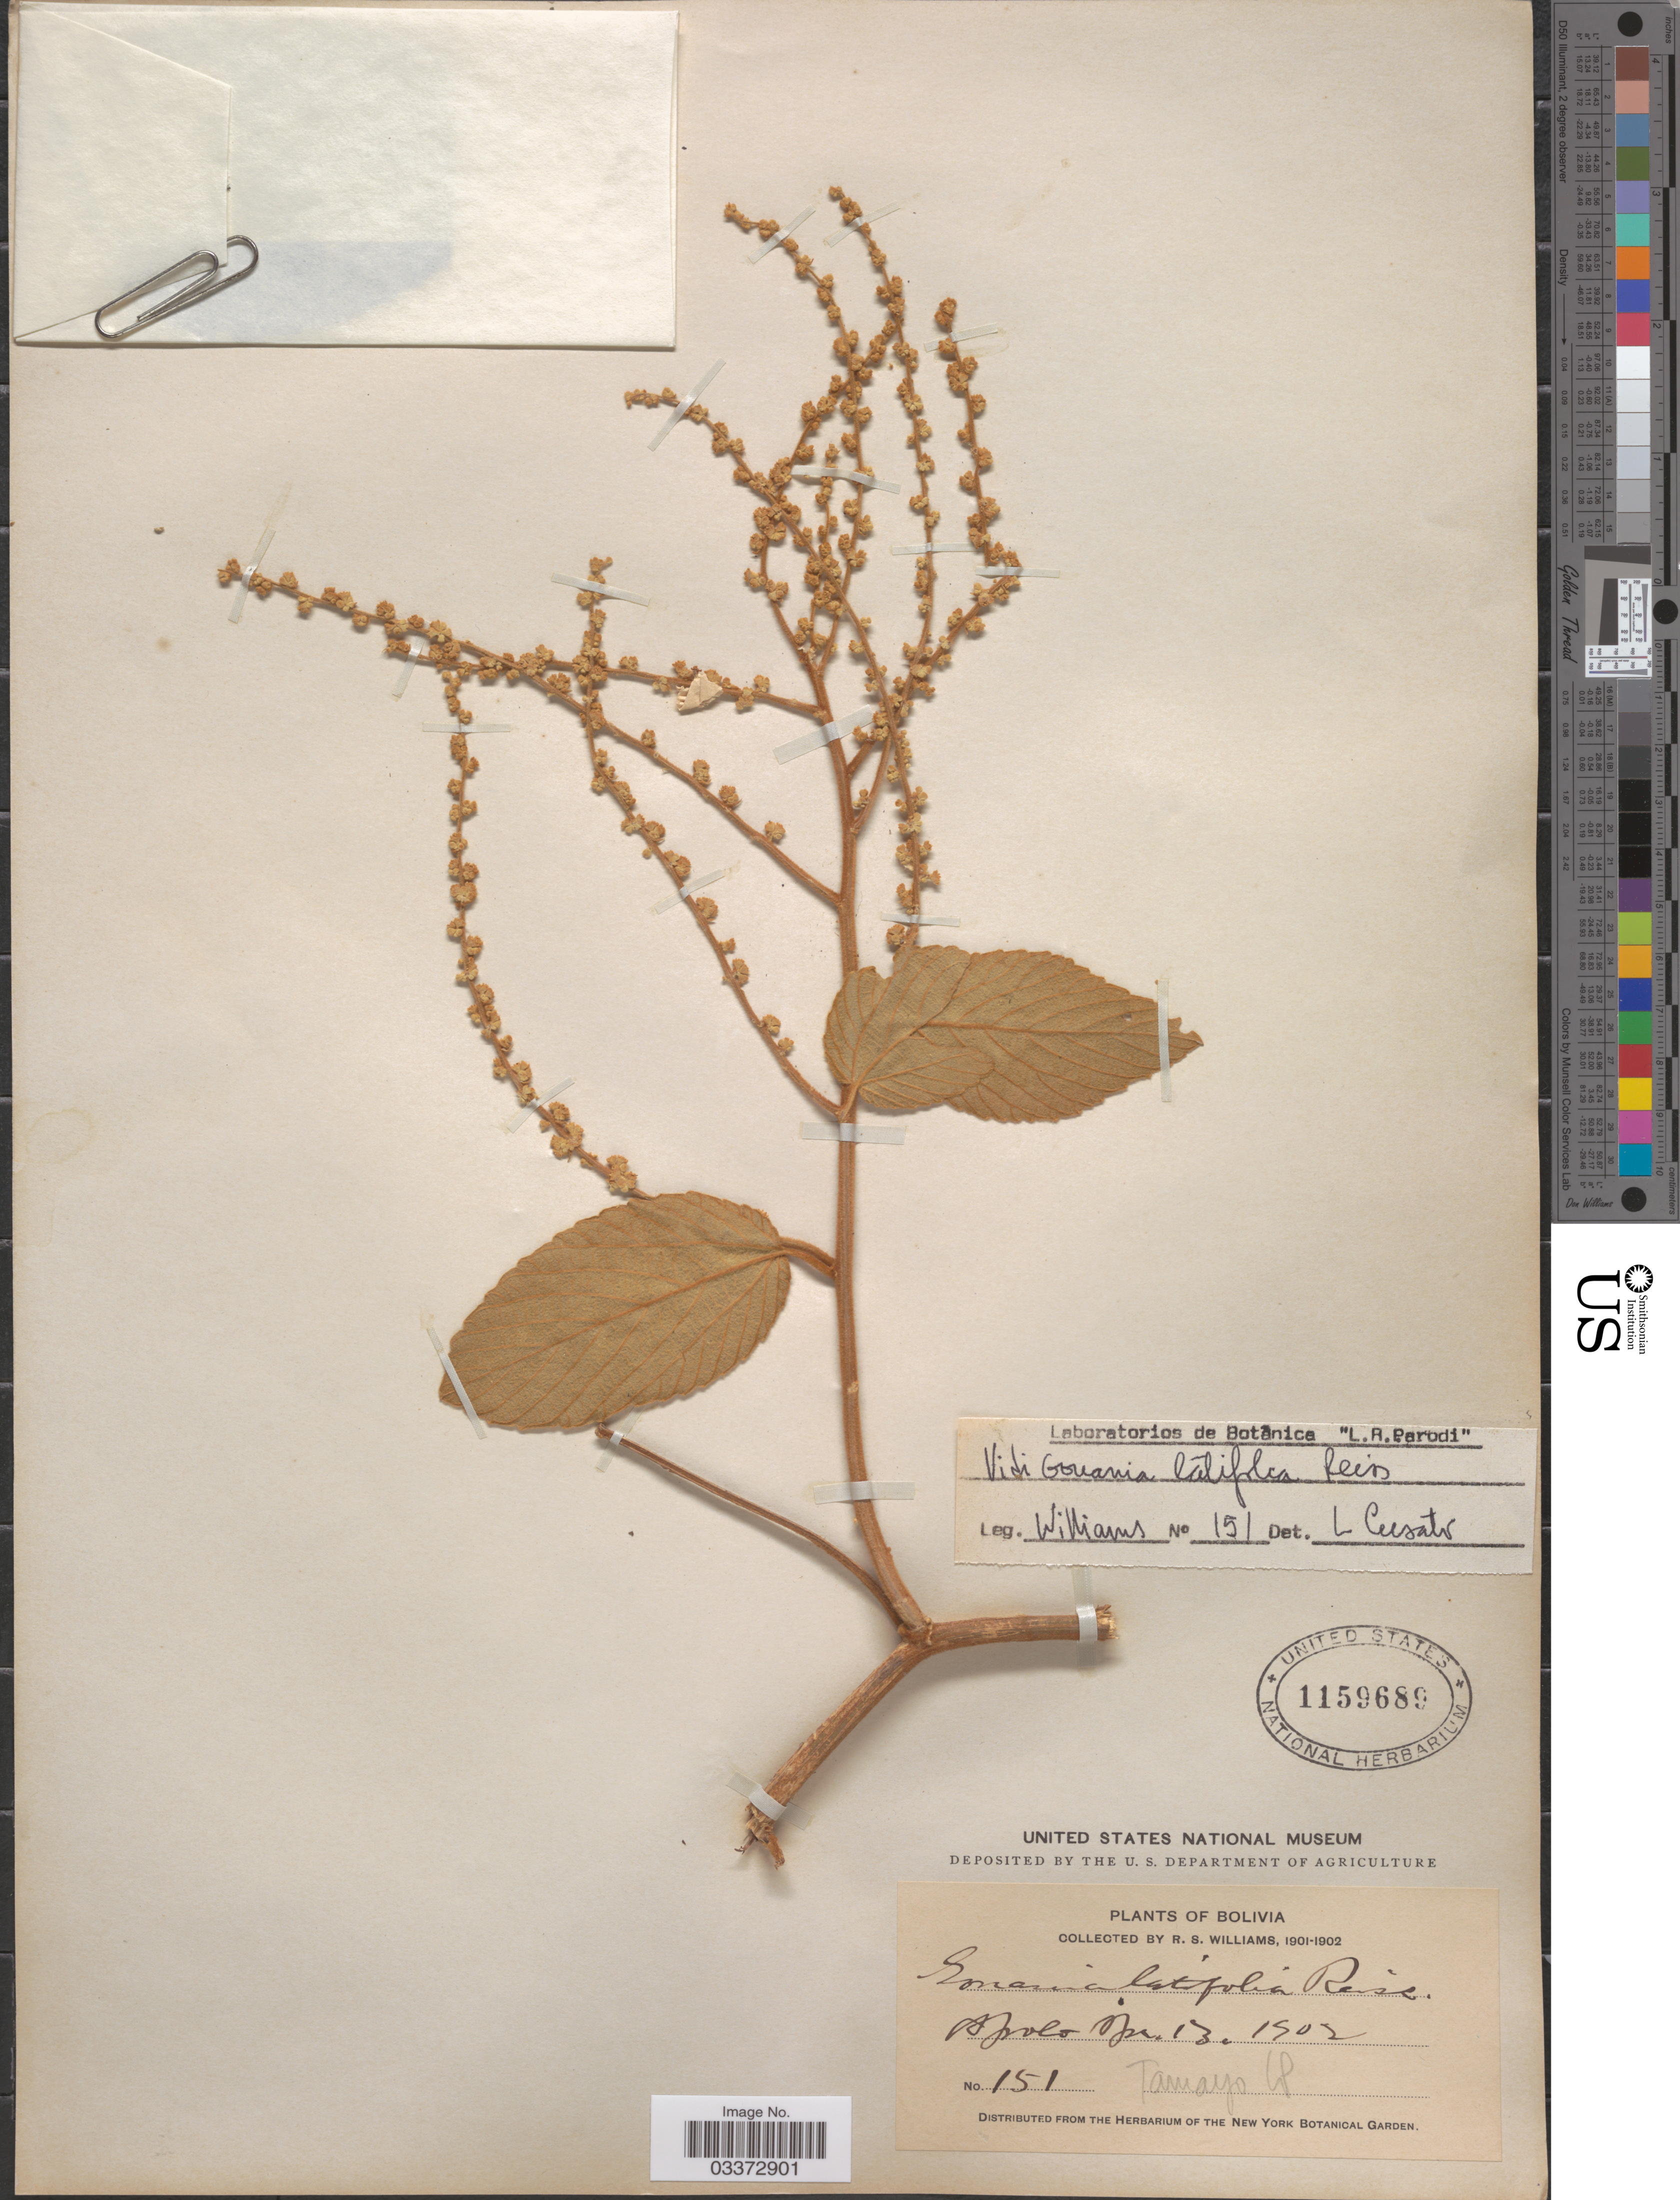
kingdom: Plantae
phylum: Tracheophyta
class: Magnoliopsida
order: Rosales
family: Rhamnaceae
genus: Gouania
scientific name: Gouania latifolia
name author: Reissek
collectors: R. S. Williams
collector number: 151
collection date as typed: Apr. 13, 1902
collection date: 1902-04-13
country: Bolivia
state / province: La Paz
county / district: Franz Tamayo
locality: Apolo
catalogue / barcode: US 1159689